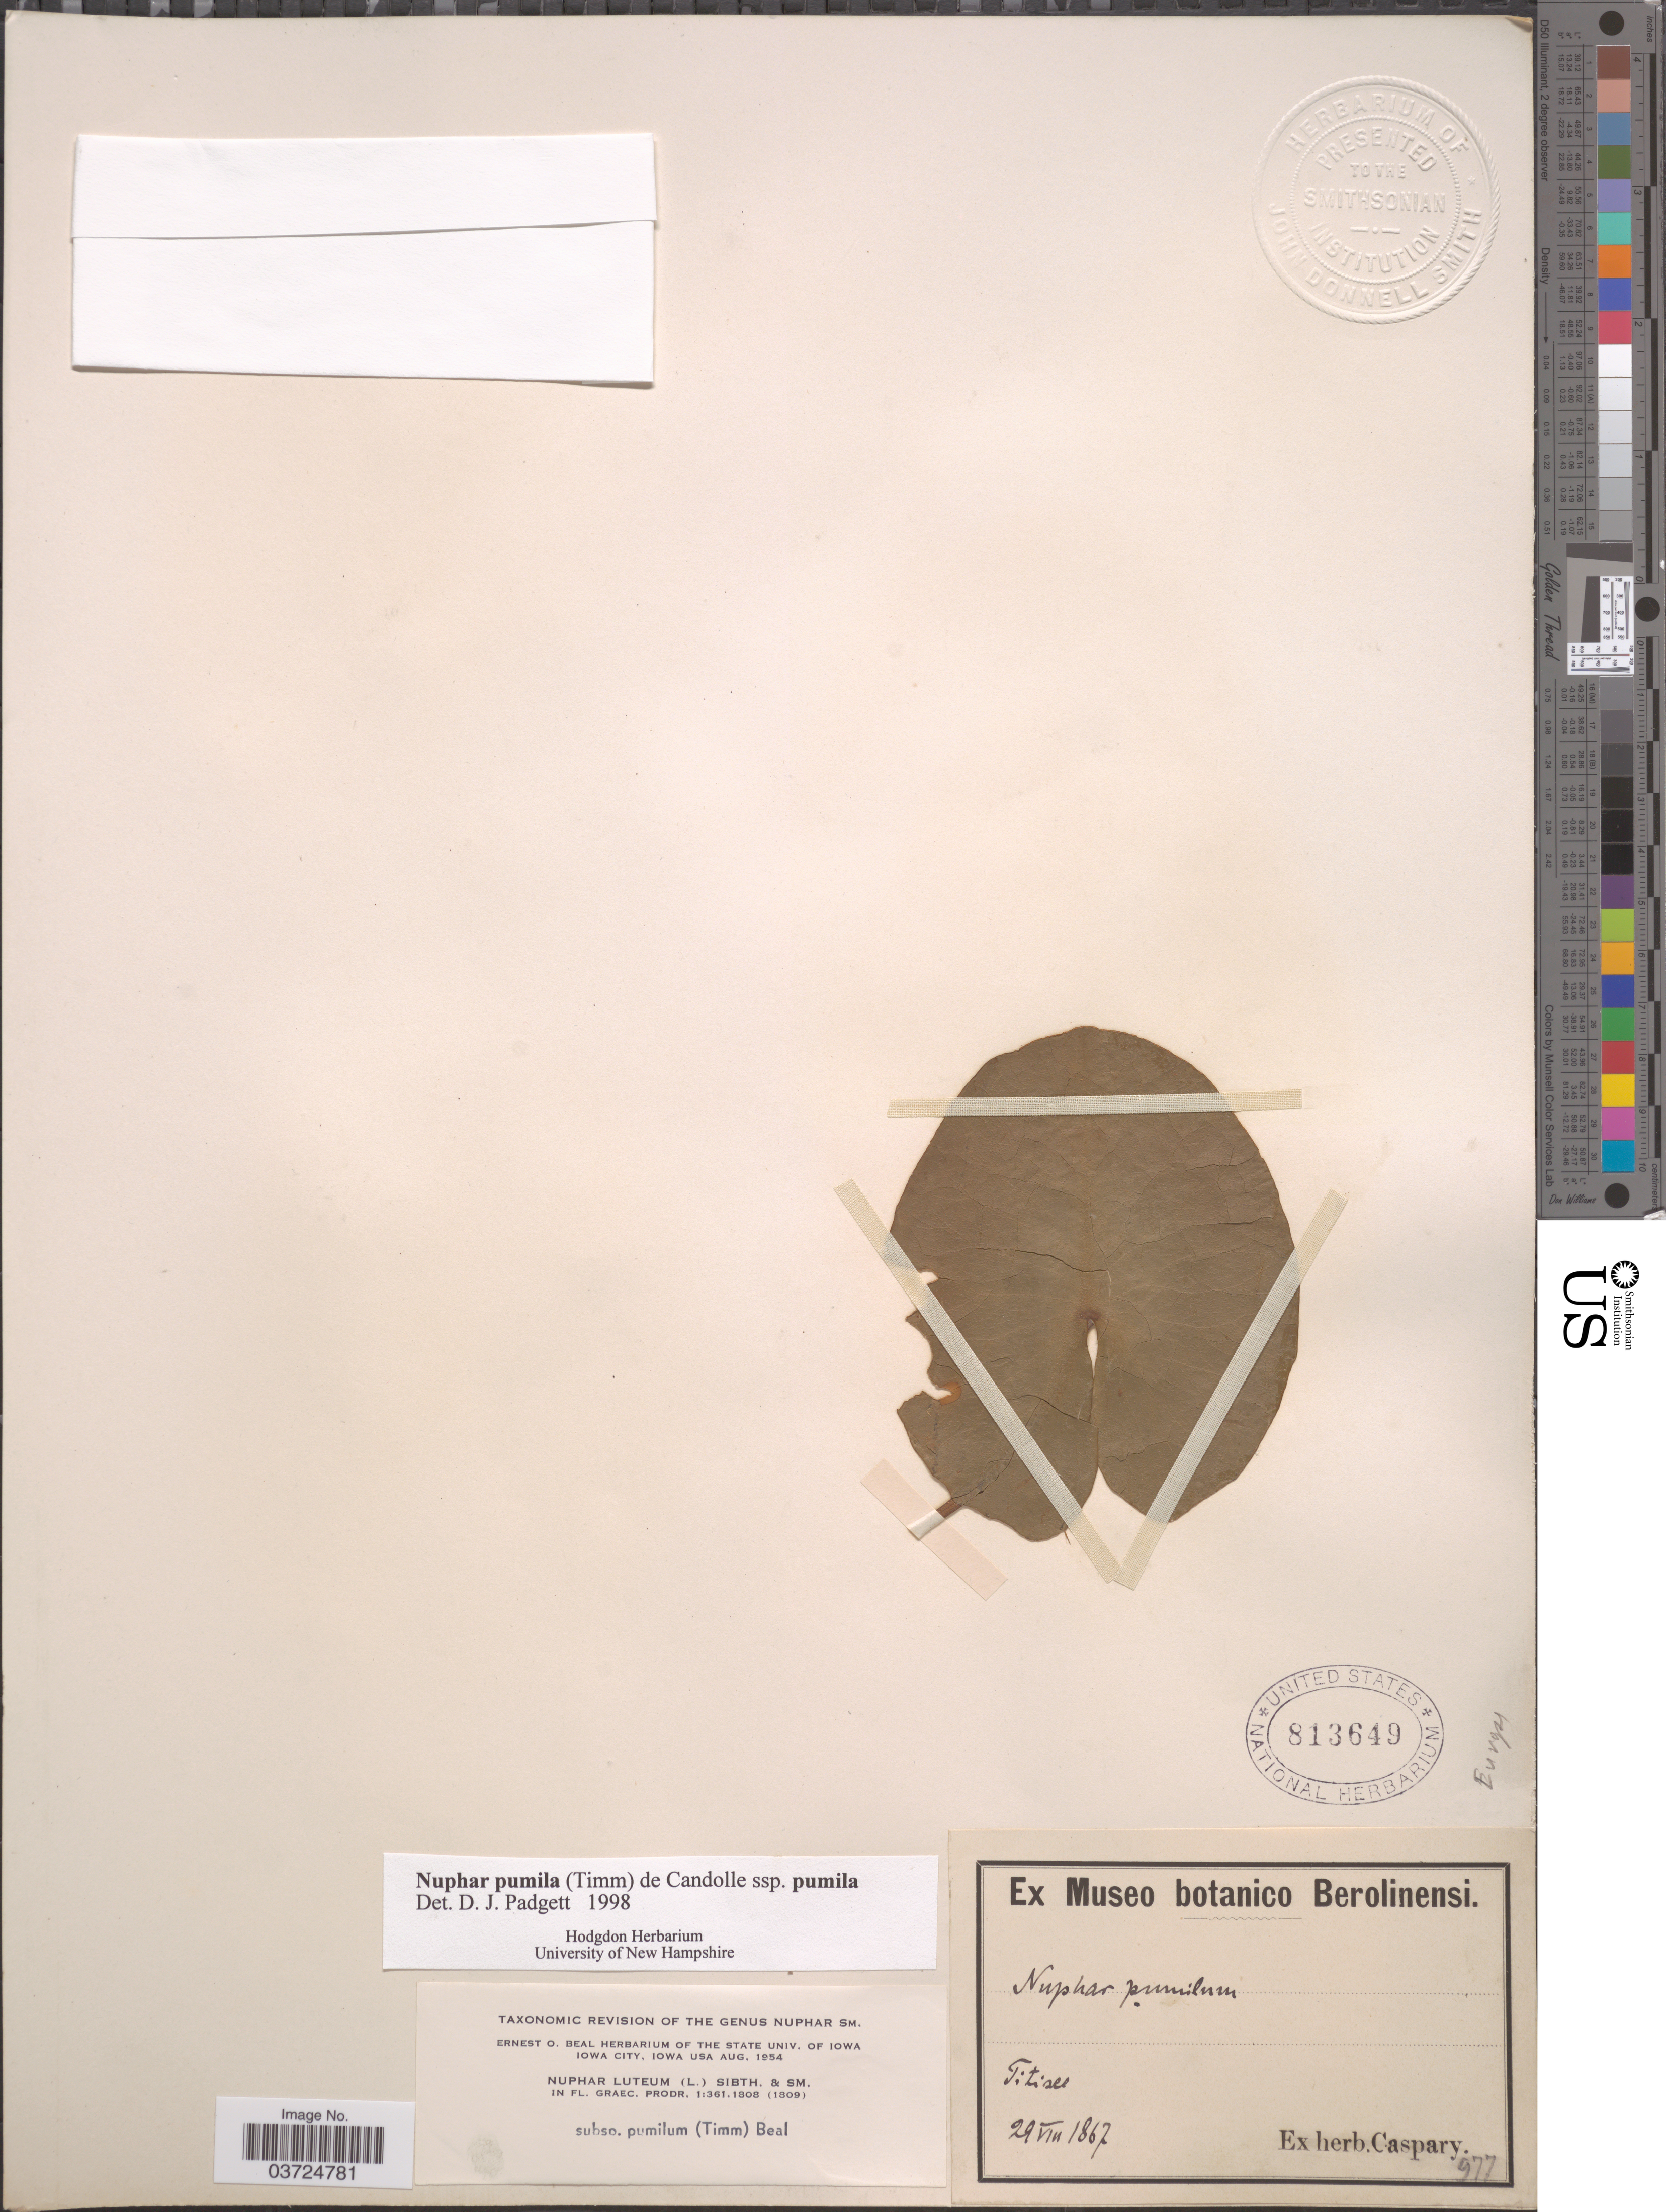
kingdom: Plantae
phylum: Tracheophyta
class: Magnoliopsida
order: Nymphaeales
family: Nymphaeaceae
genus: Nuphar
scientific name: Nuphar pumila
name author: (Timm) DC.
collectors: Ex herb. Caspary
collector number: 977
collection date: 1867-08-29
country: Germany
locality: Titisee. Europe.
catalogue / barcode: US 813649